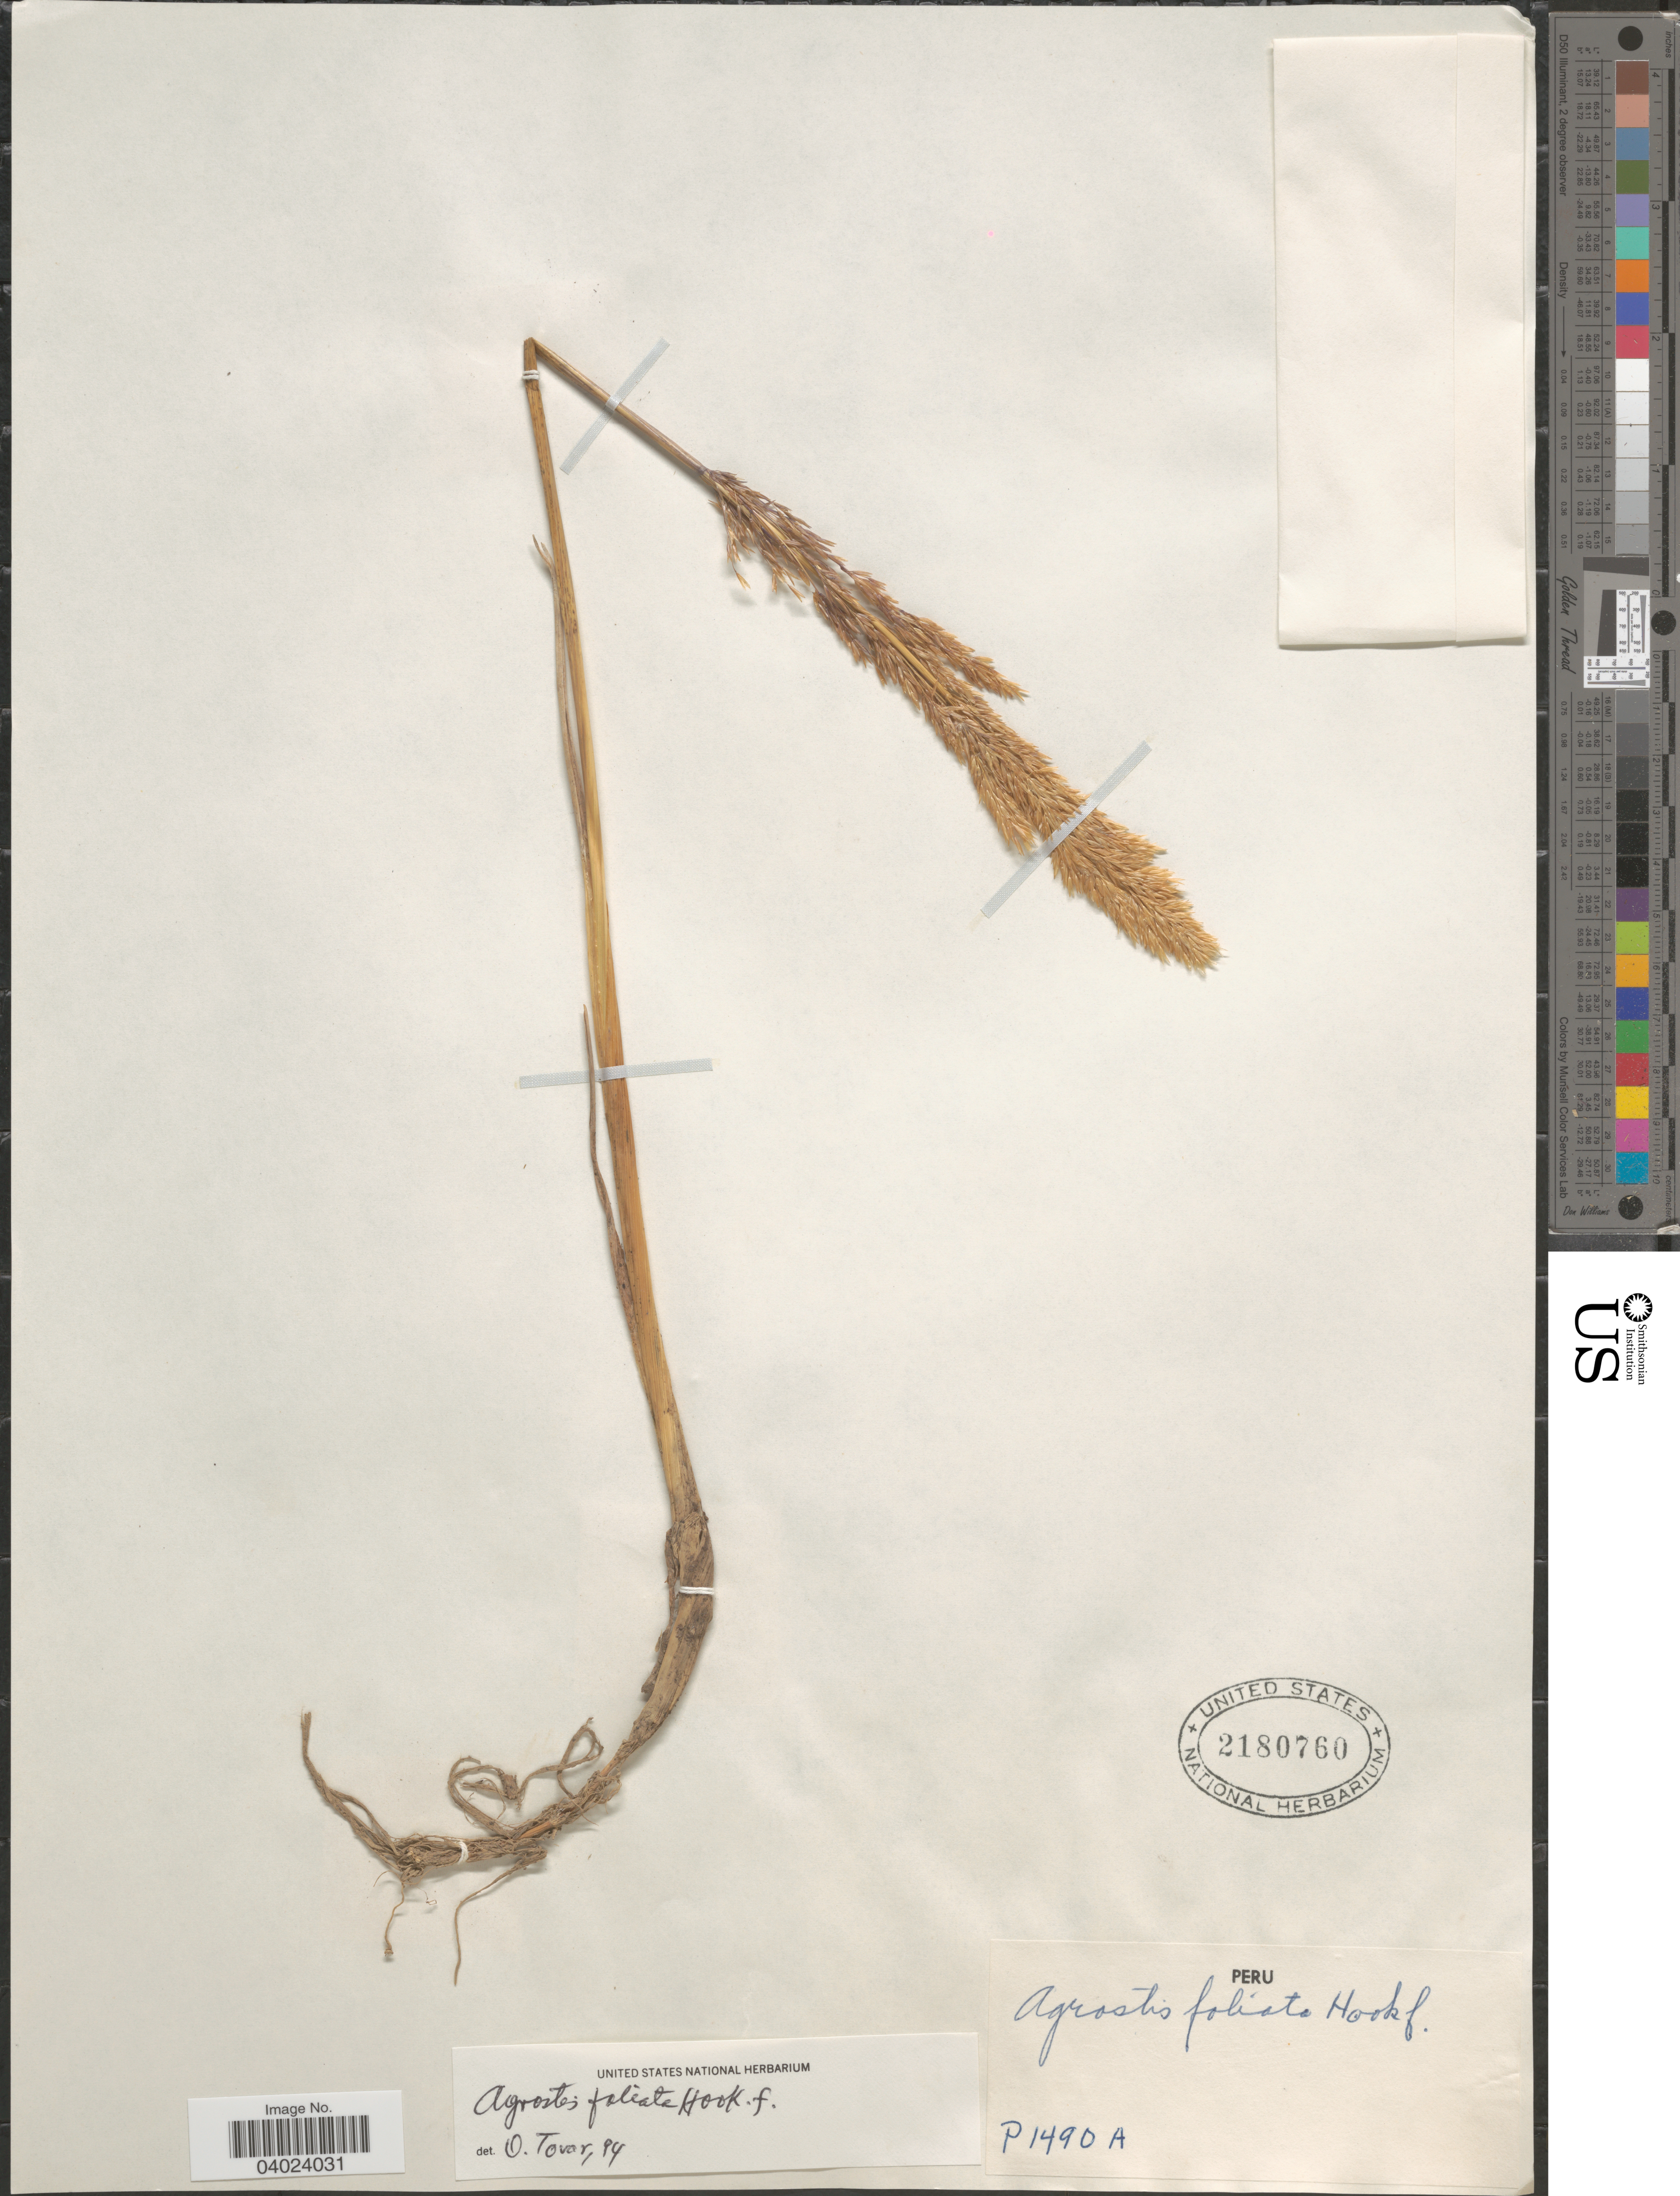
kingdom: Plantae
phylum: Tracheophyta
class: Liliopsida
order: Poales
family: Poaceae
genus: Agrostis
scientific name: Agrostis foliata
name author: Hook. f.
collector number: P 1490 A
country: Peru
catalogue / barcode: US 2180760